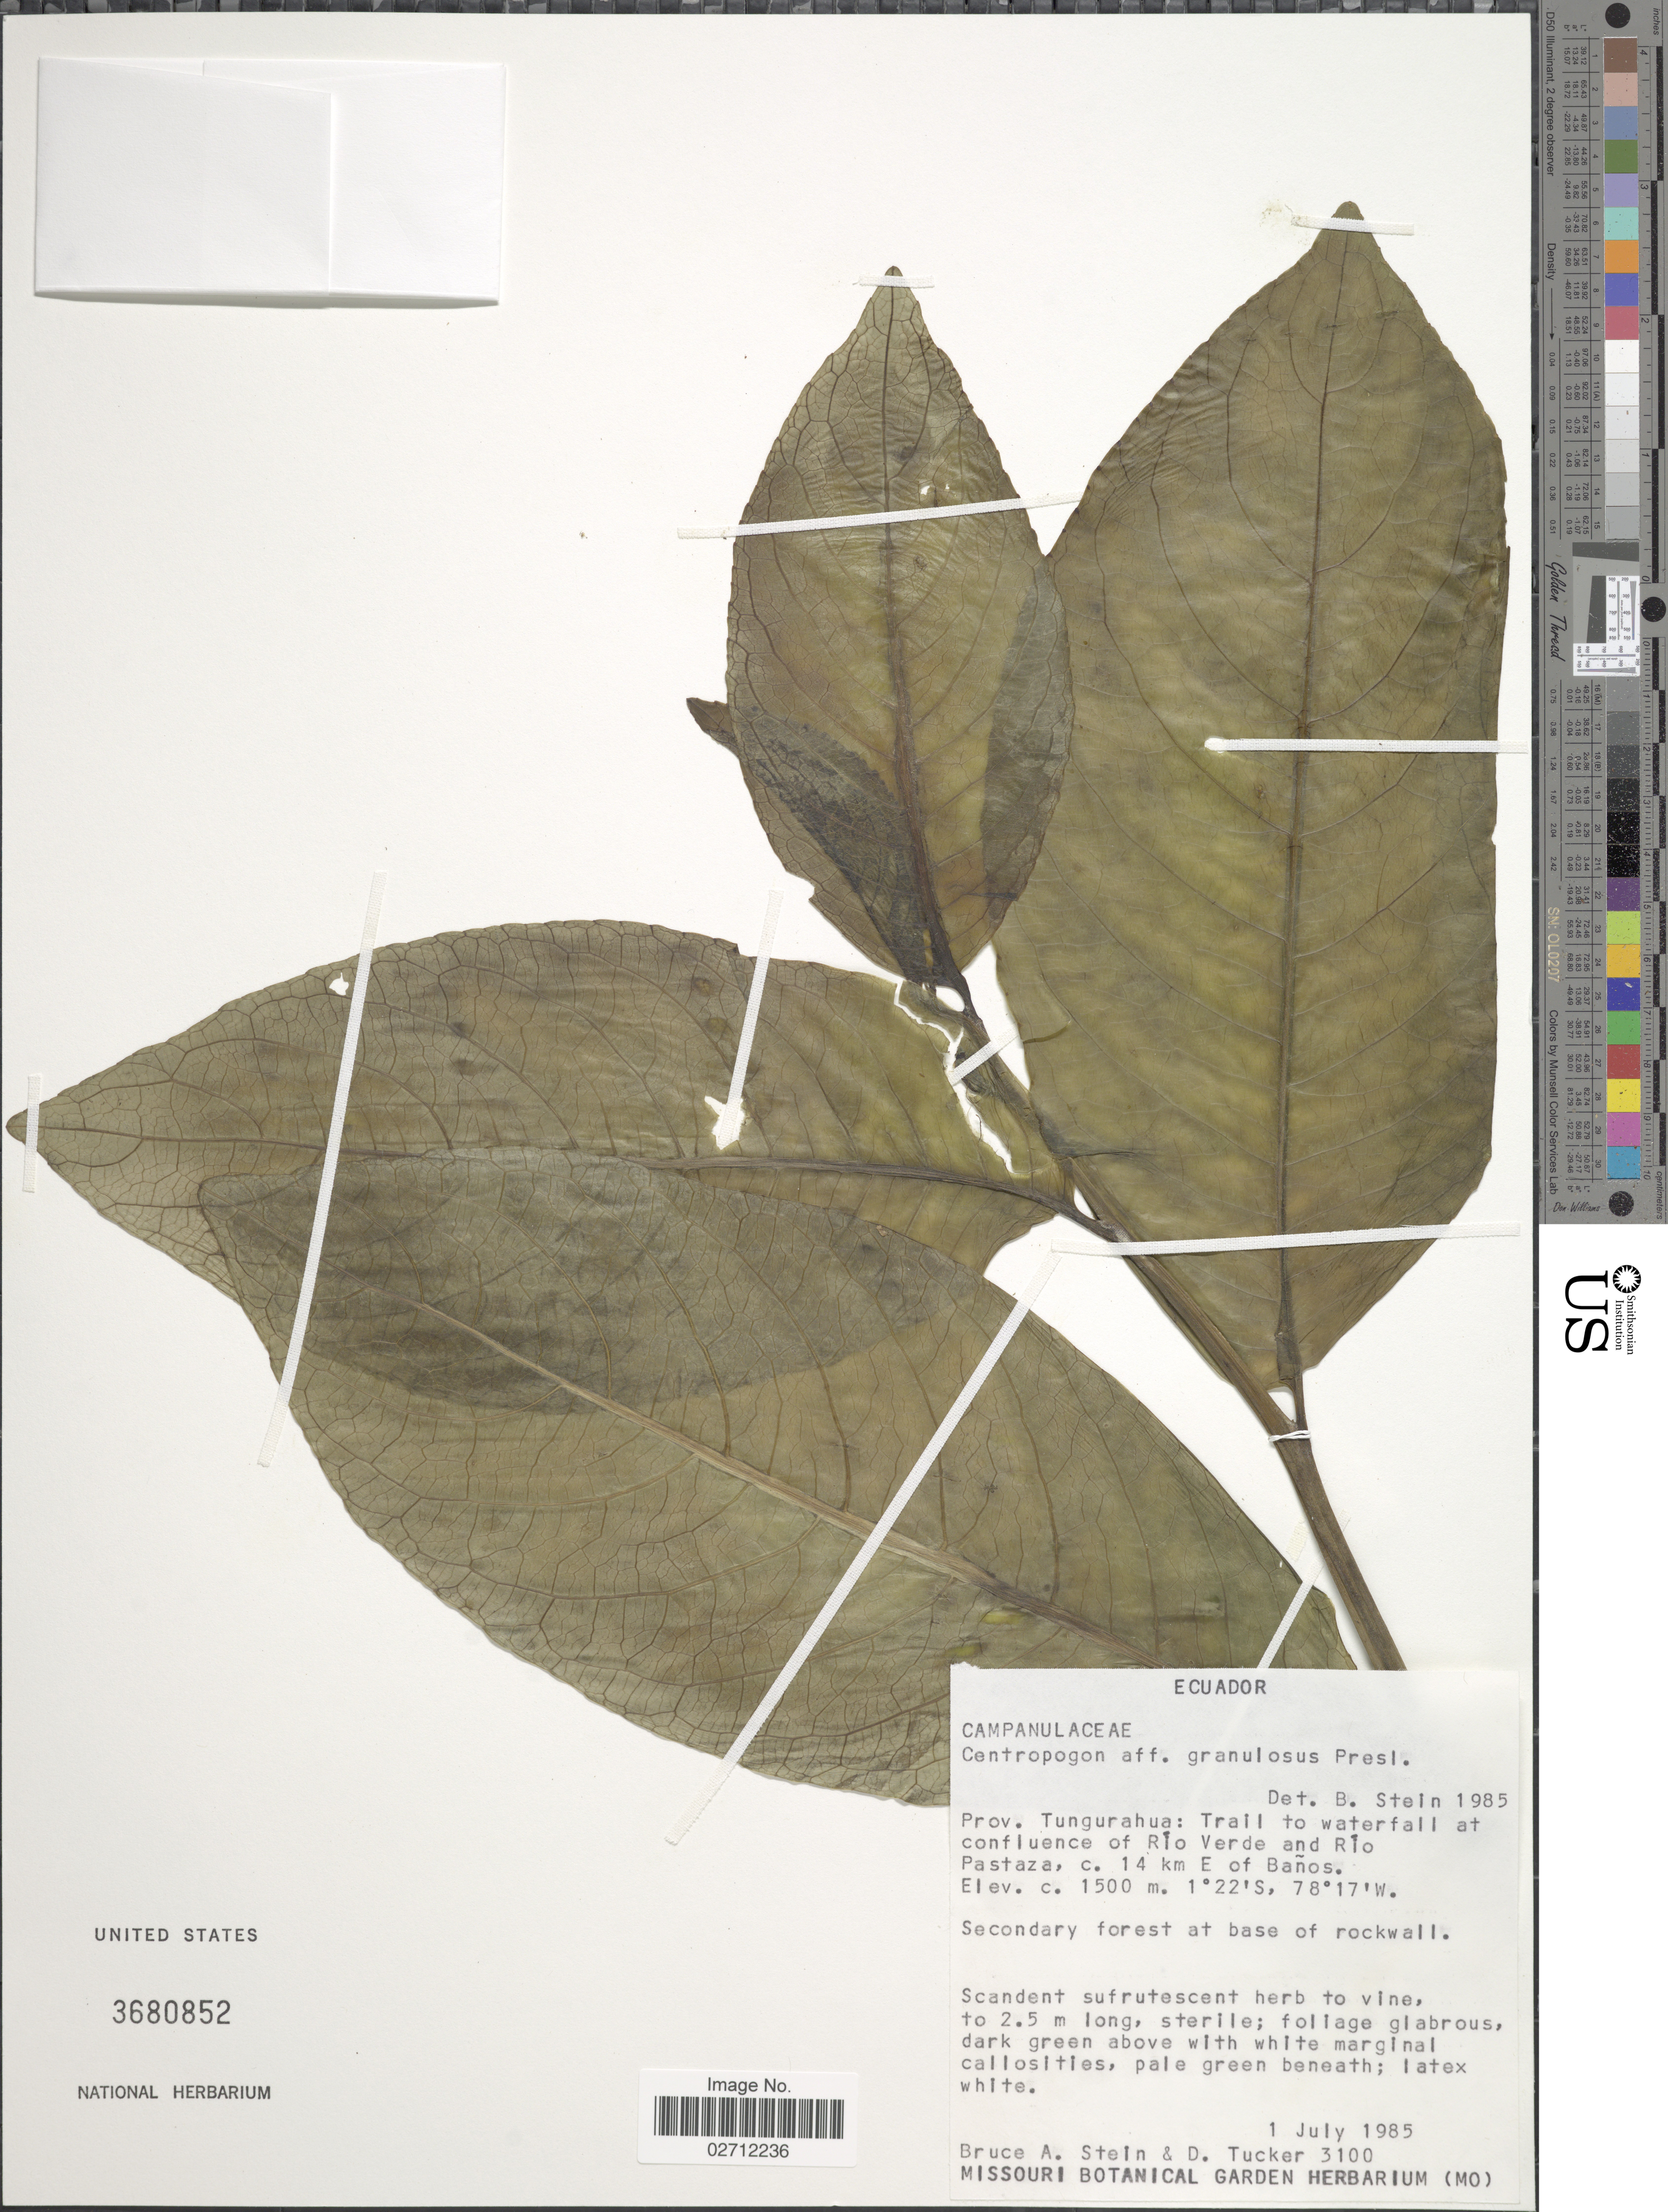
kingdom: Plantae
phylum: Tracheophyta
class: Magnoliopsida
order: Asterales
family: Campanulaceae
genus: Centropogon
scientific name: Centropogon granulosus subsp. granulosus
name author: C. Presl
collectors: B. A. Stein & D. Tucker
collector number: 3100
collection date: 1985-07-01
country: Ecuador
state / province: Tungurahua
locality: Trail to waterfall at confluence of Rio Verde and Rio Pastaza, c. 14 km E of Banos, secondary forest at base of waterfall.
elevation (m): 1500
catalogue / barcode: US 3680852